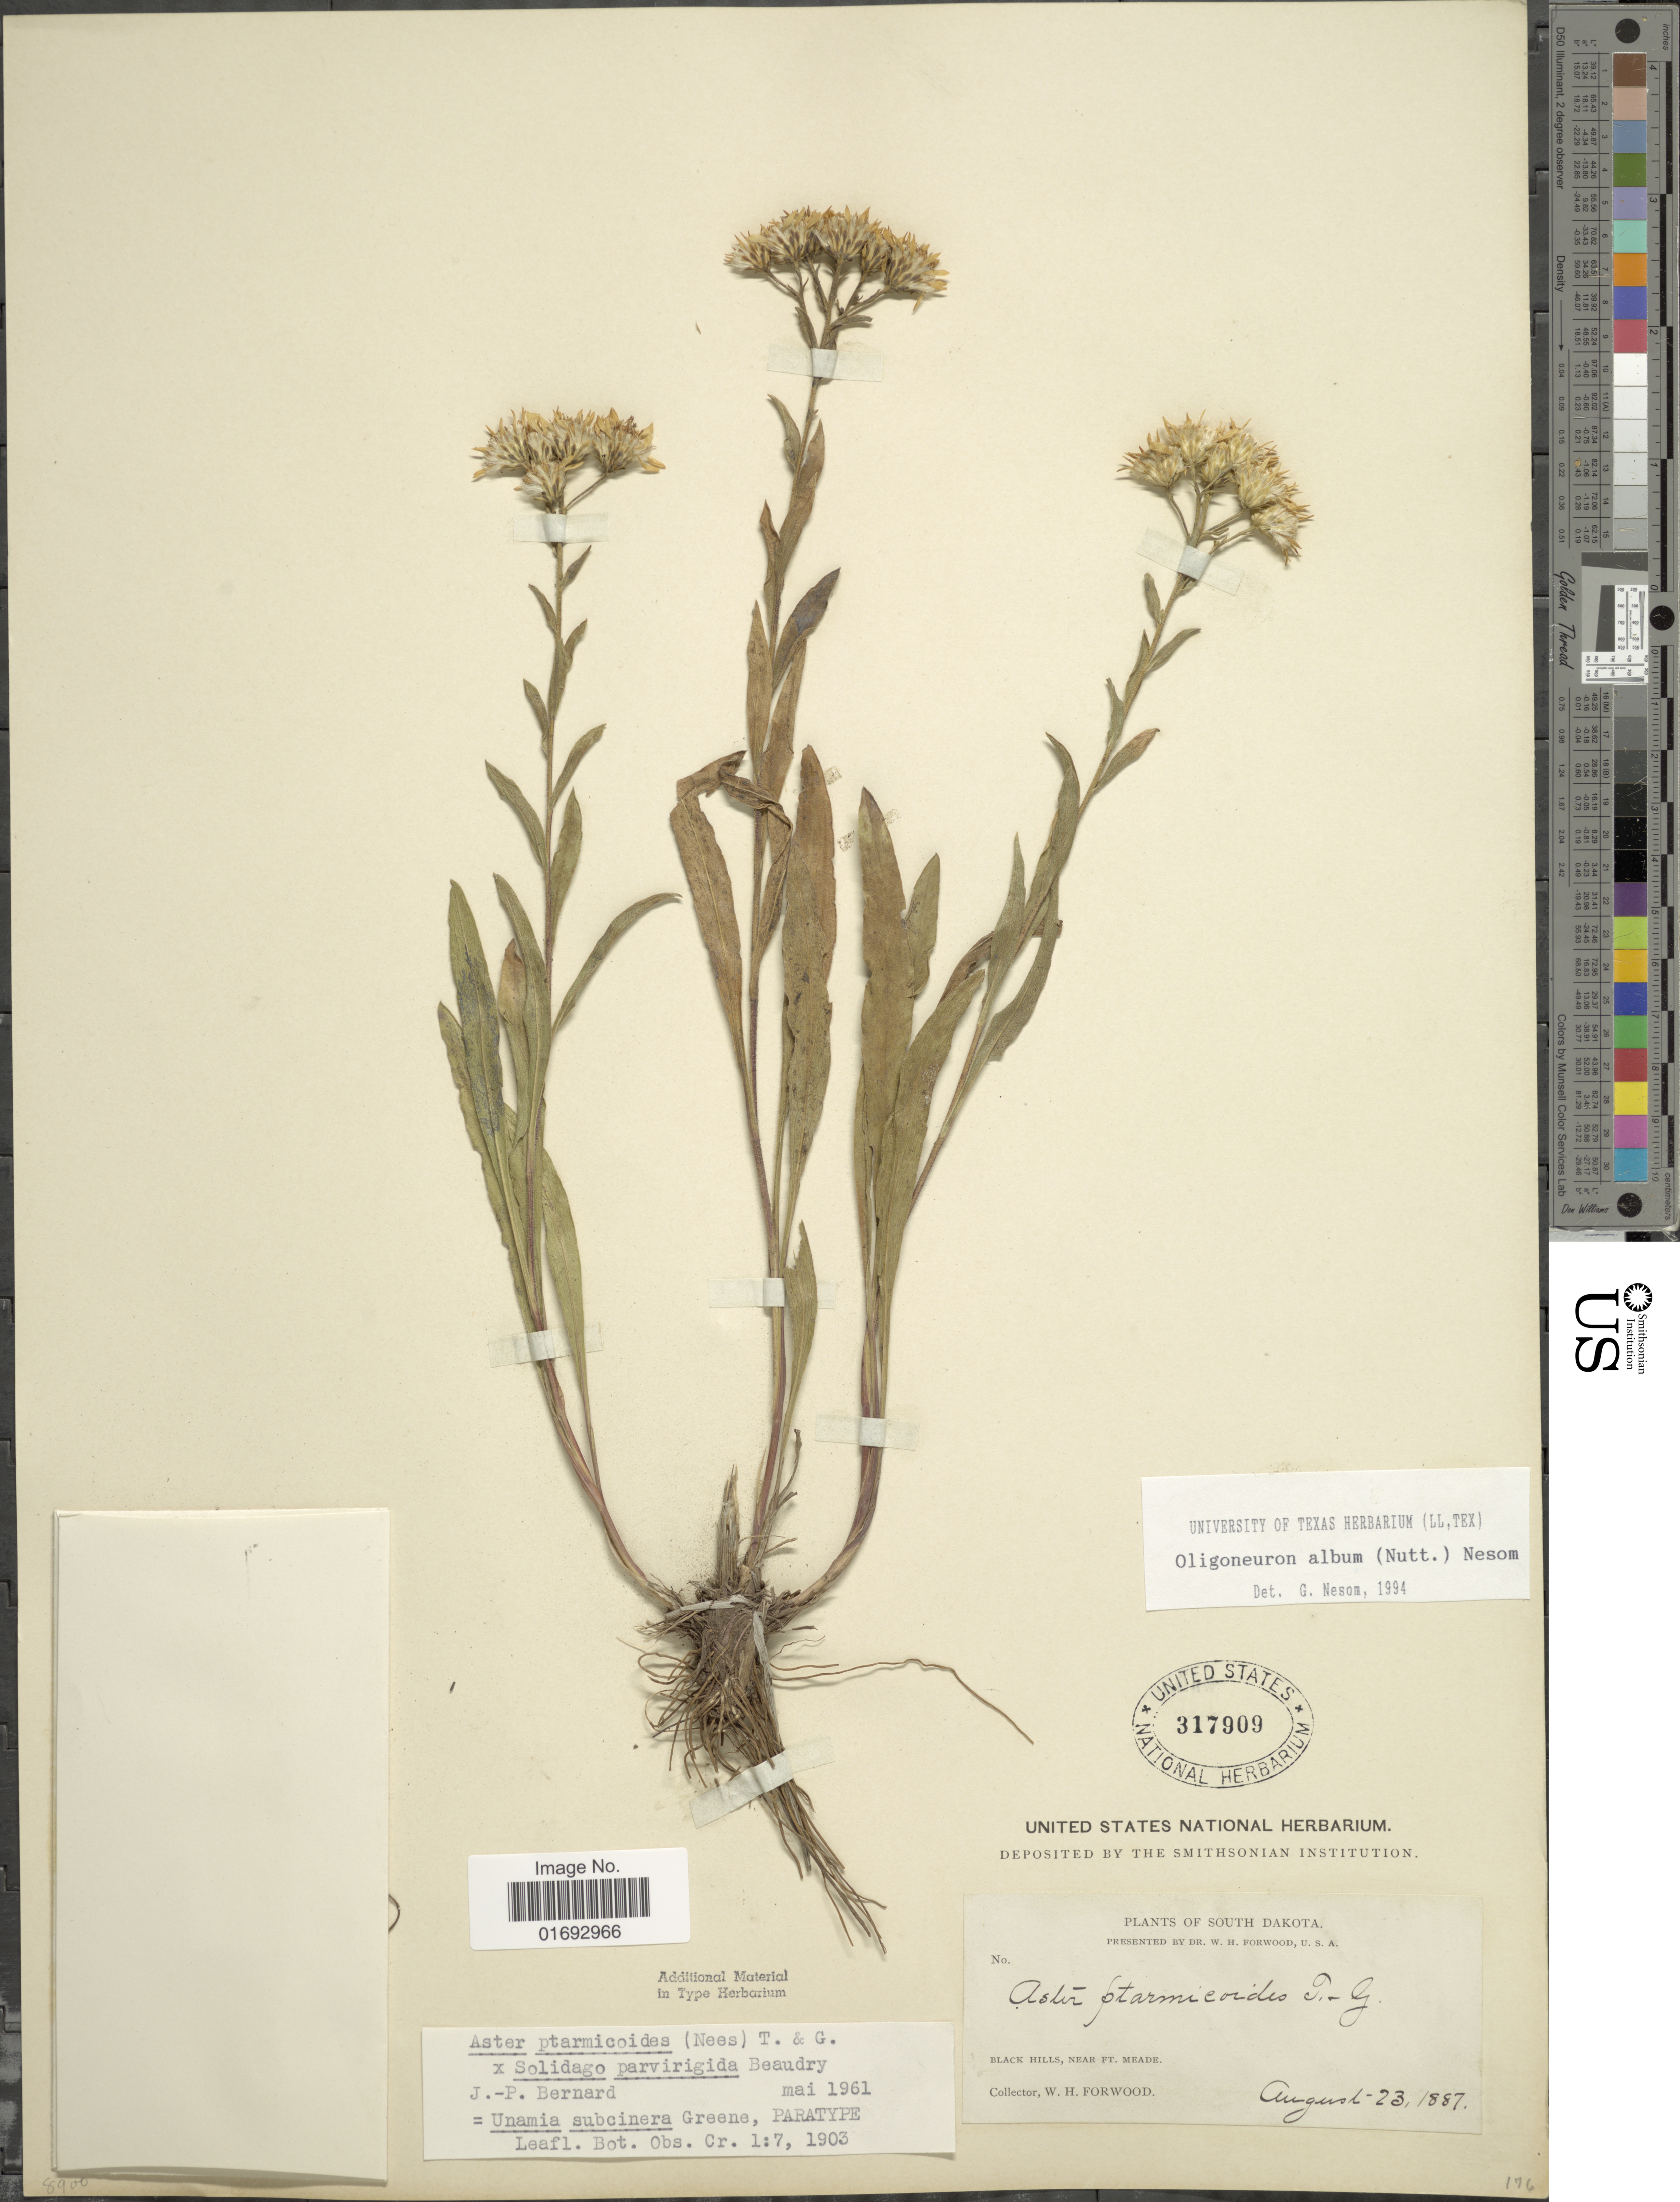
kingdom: Plantae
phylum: Tracheophyta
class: Magnoliopsida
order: Asterales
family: Asteraceae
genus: Oligoneuron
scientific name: Oligoneuron album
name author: (Nutt.) G.L. Nesom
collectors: W. Forwood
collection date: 1887-08-23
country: United States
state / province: South Dakota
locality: Black Hills, near Ft. Meade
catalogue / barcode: US 317909